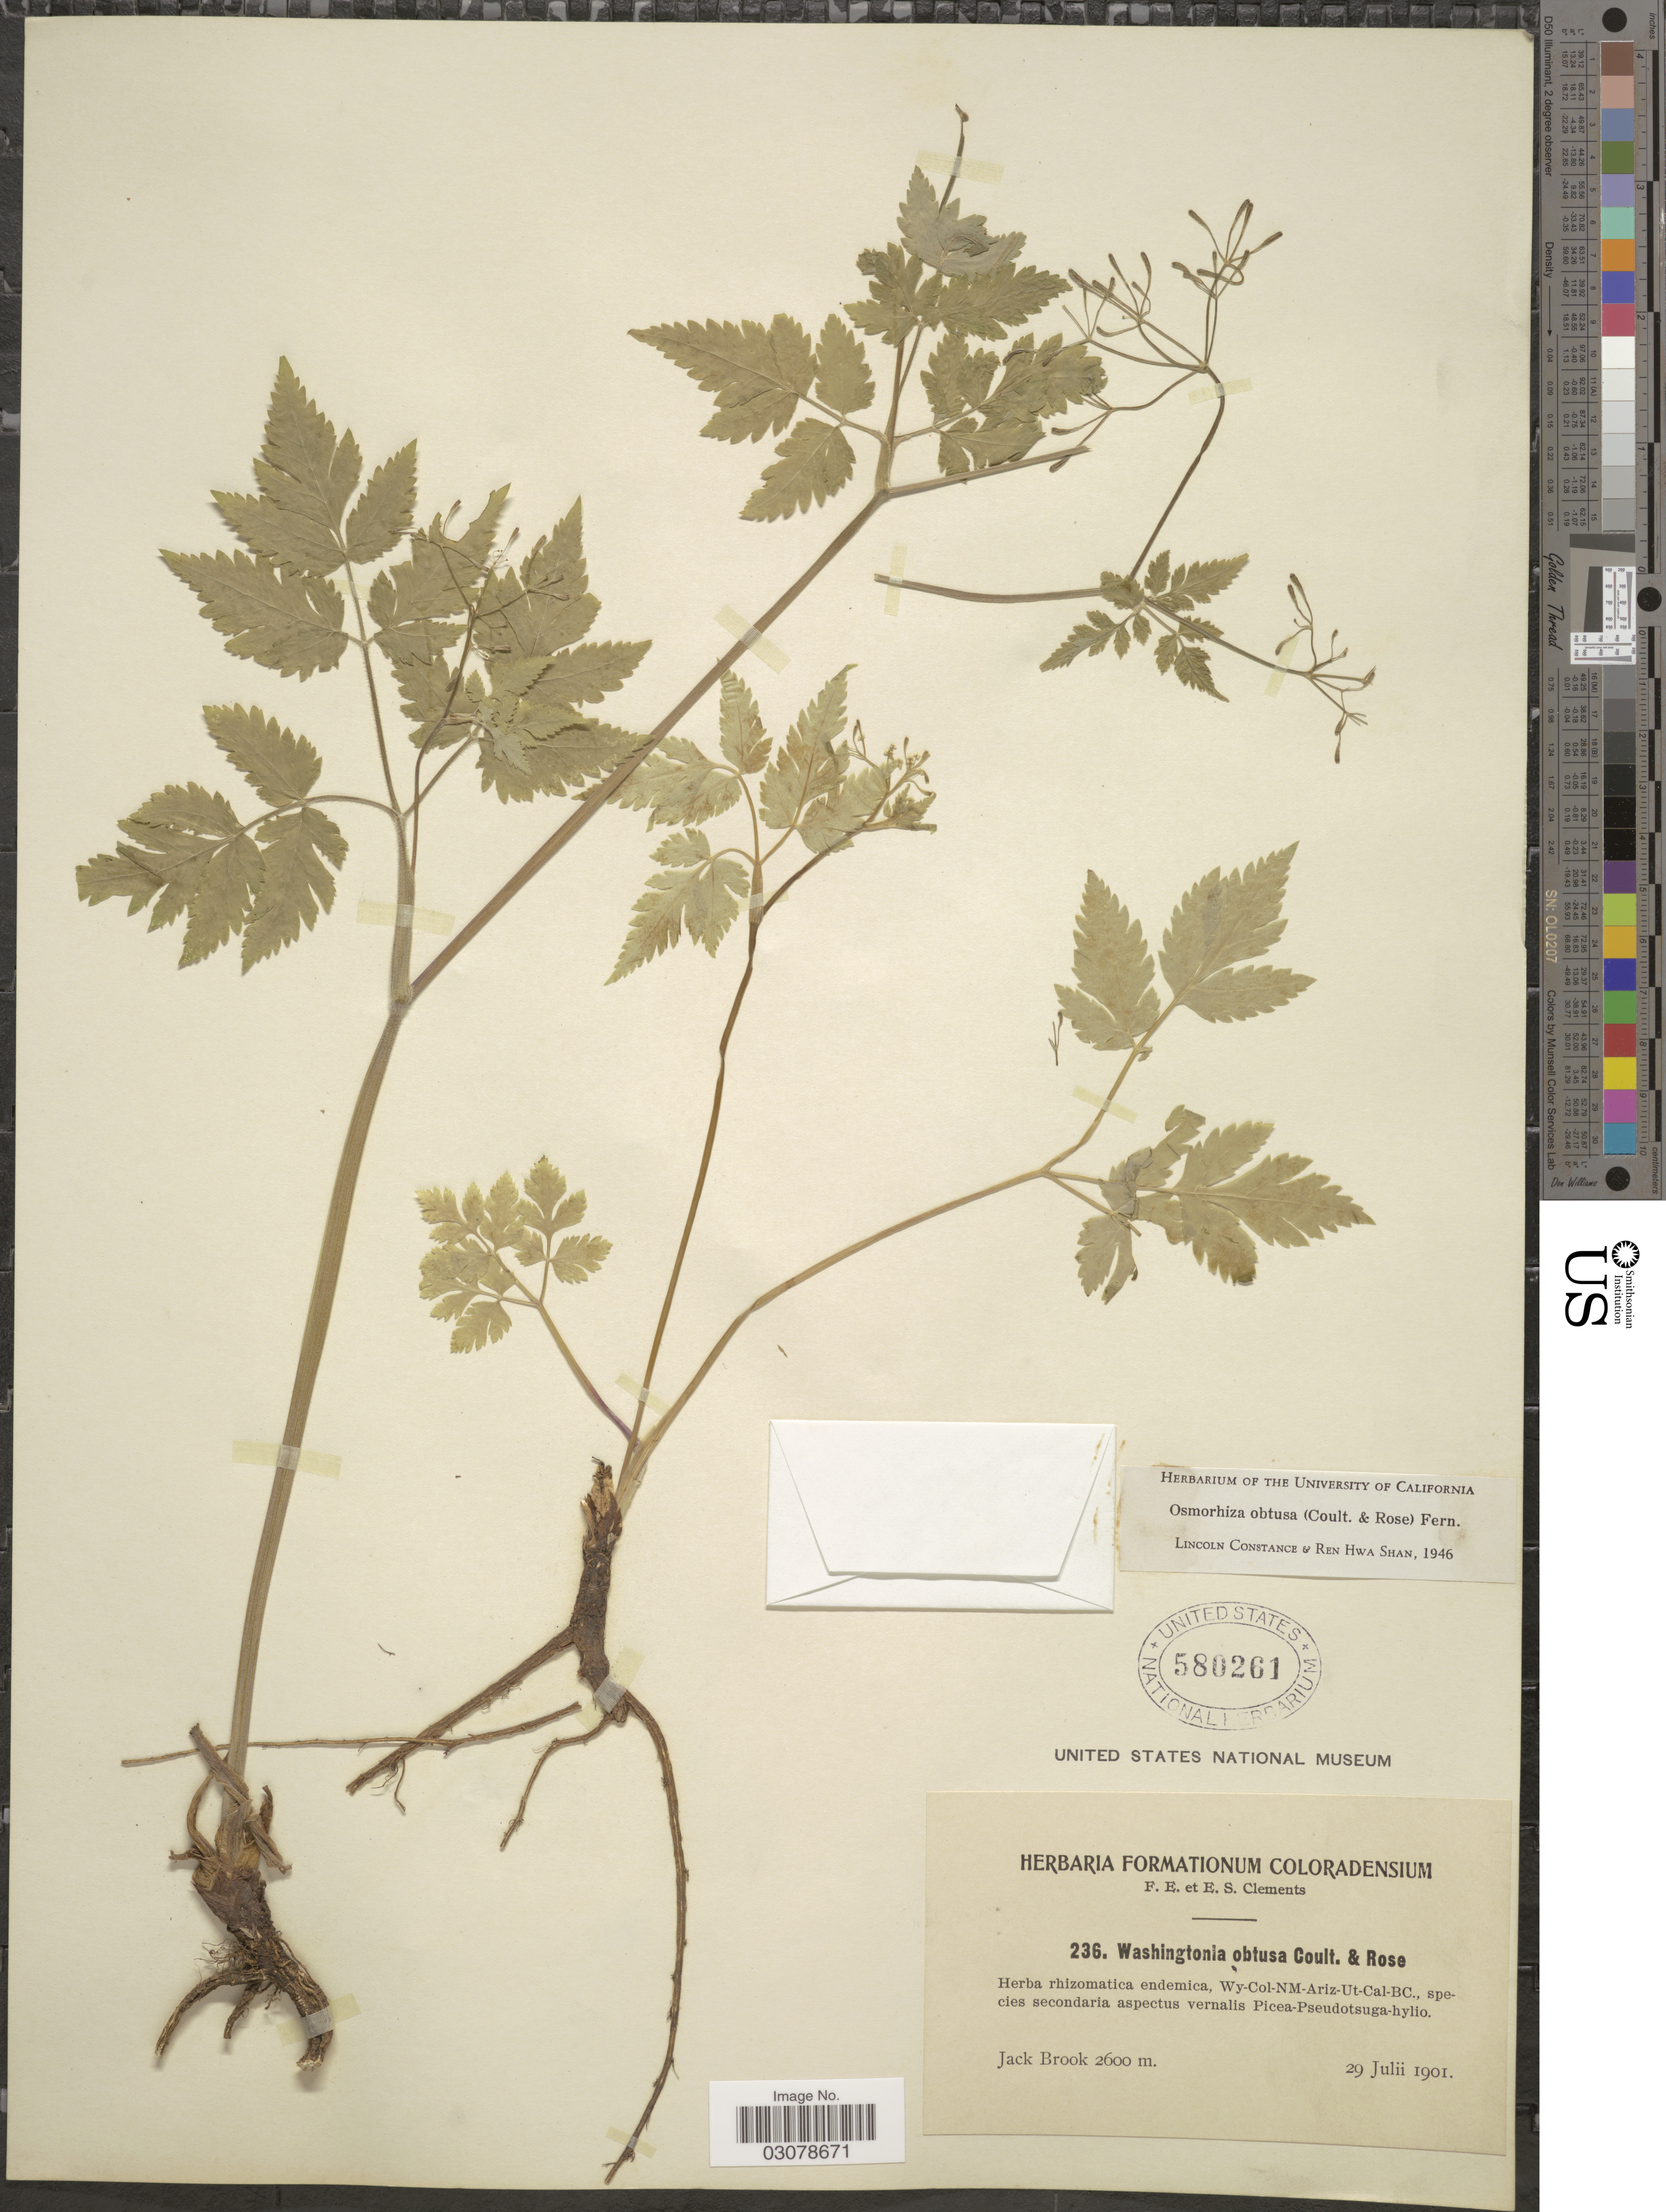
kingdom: Plantae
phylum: Tracheophyta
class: Magnoliopsida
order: Apiales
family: Apiaceae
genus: Osmorhiza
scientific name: Osmorhiza obtusa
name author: (J.M. Coult. & Rose) Fernald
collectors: F. E. Clements & E. S. Clements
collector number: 236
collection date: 1901-07-29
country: United States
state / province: Colorado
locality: Jack Brook.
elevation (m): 2600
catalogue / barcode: US 580261